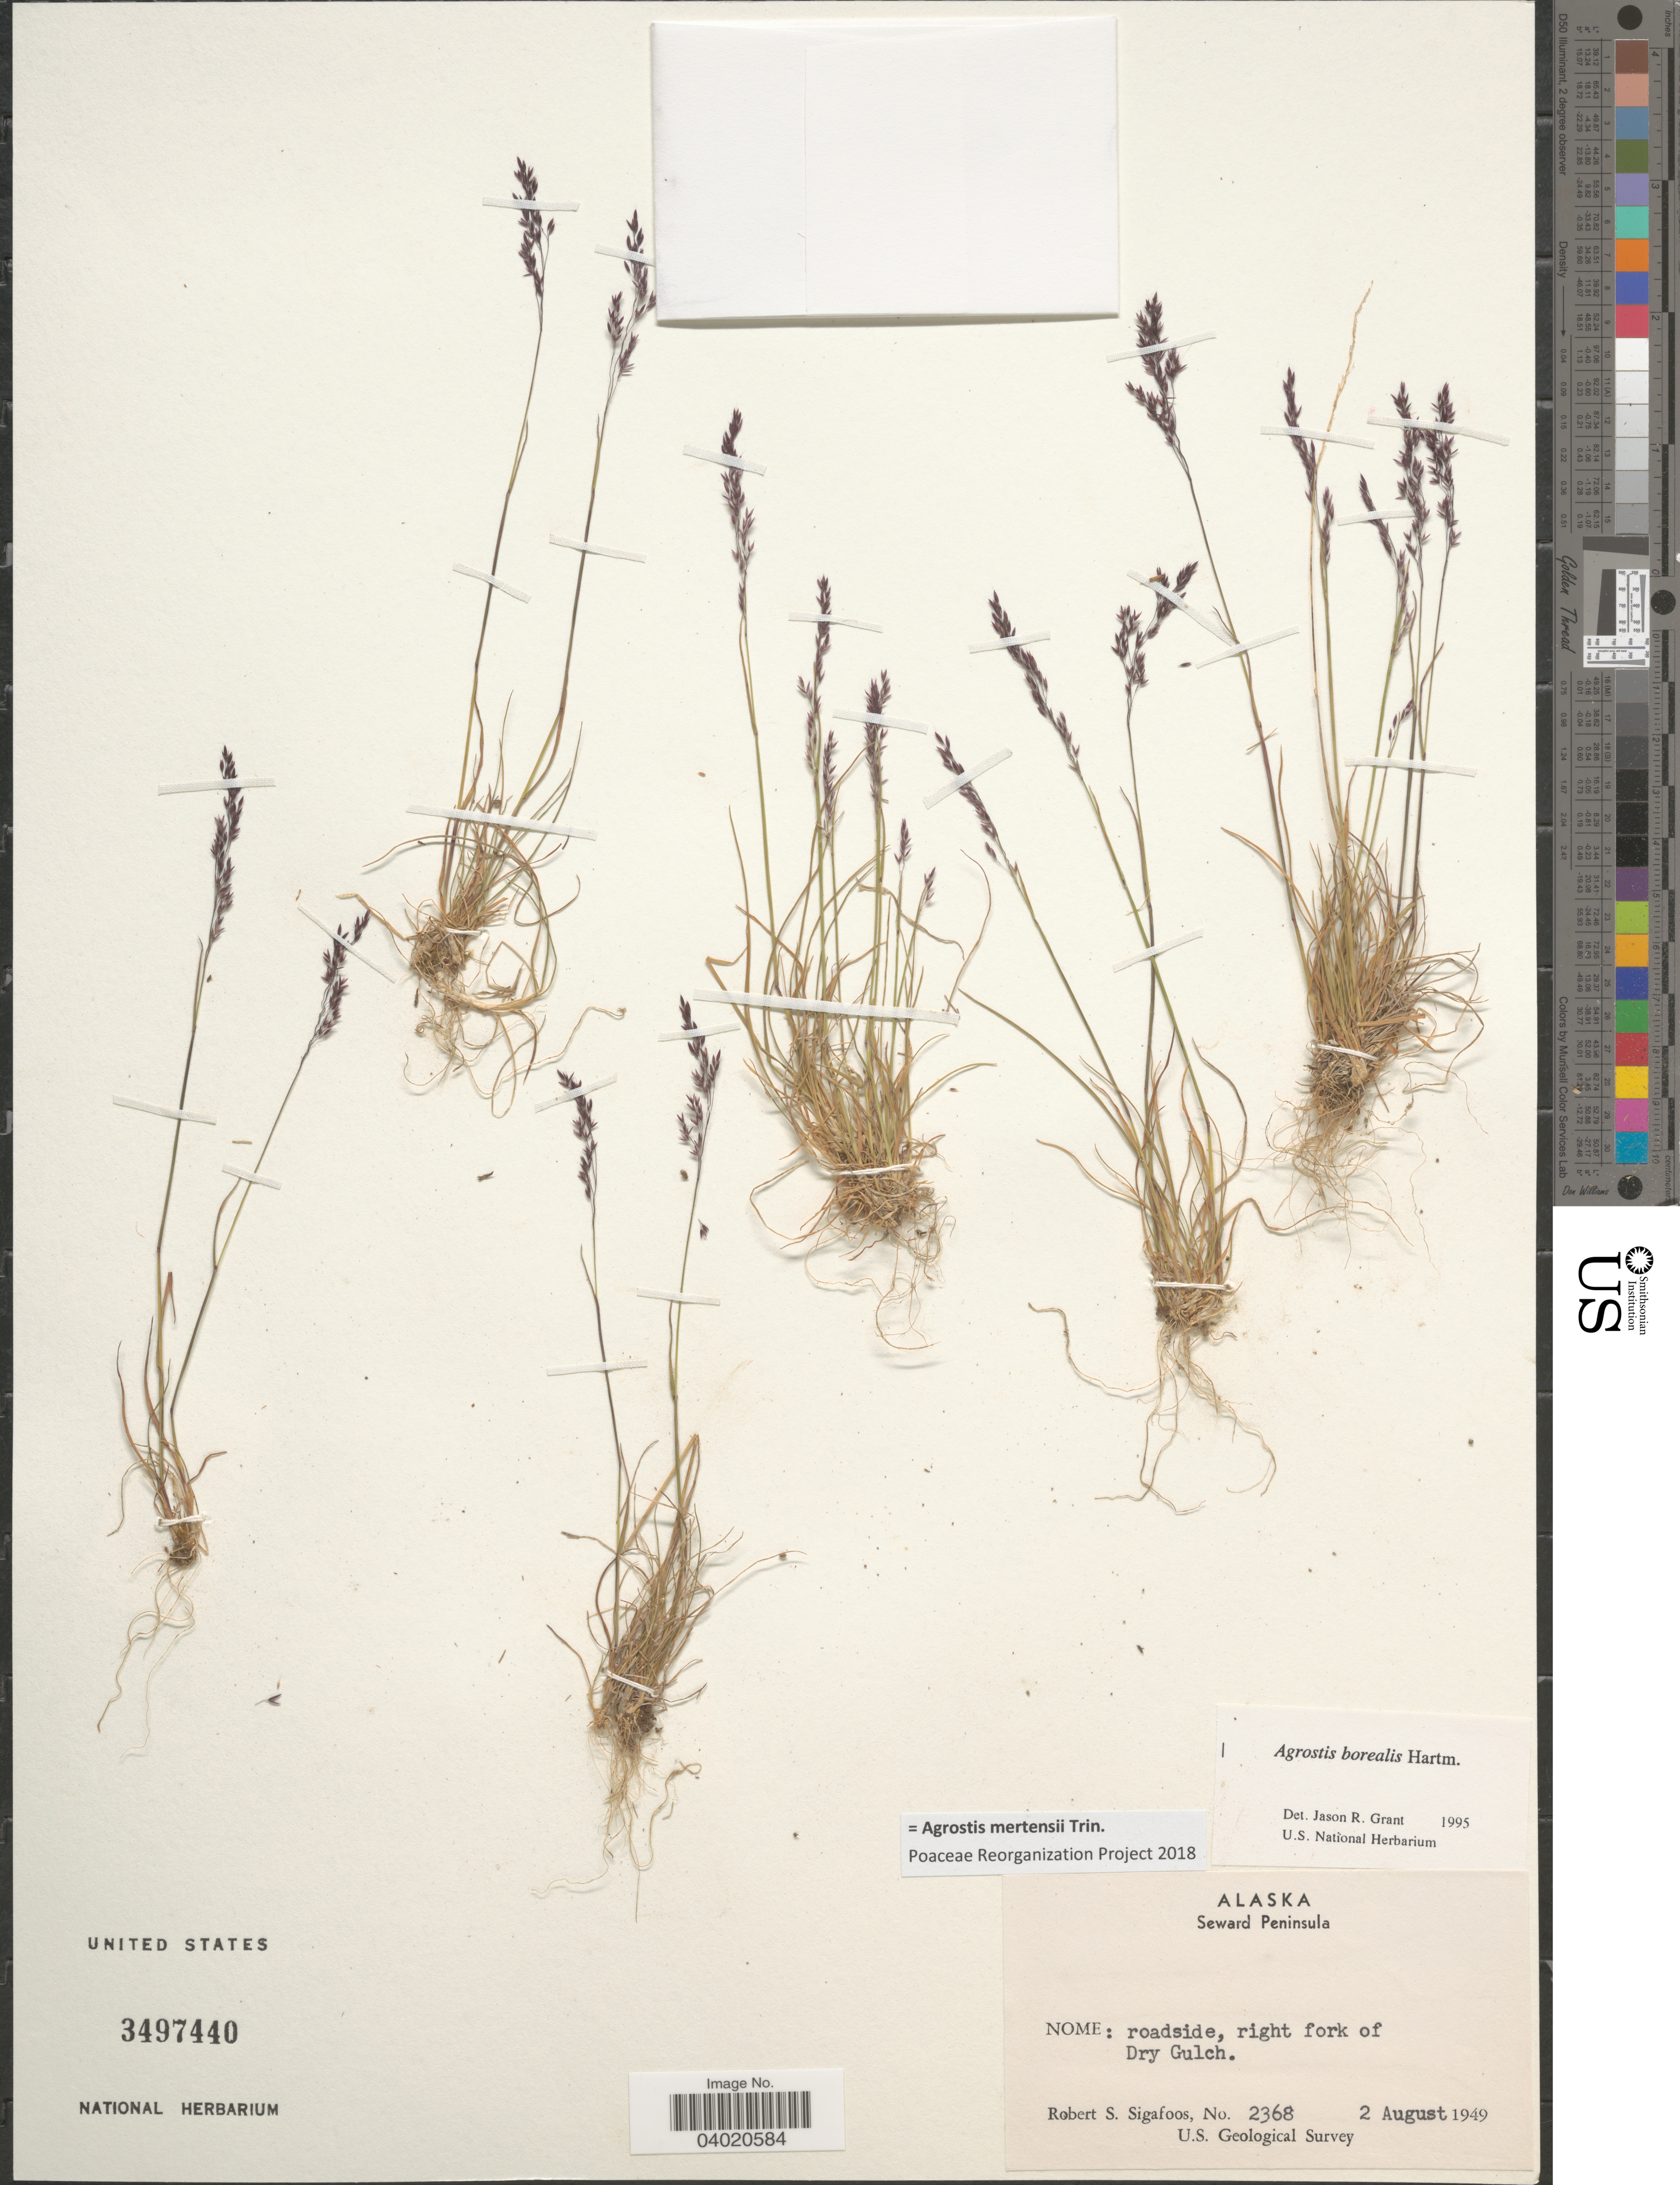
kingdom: Plantae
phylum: Tracheophyta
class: Liliopsida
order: Poales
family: Poaceae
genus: Agrostis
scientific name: Agrostis mertensii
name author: Trin.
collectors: R. Sigafoos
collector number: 2368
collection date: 1949-08-02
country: United States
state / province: Alaska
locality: Seward Peninsula. Nome: roadside, right fork of Dry Gulch.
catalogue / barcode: US 3497440